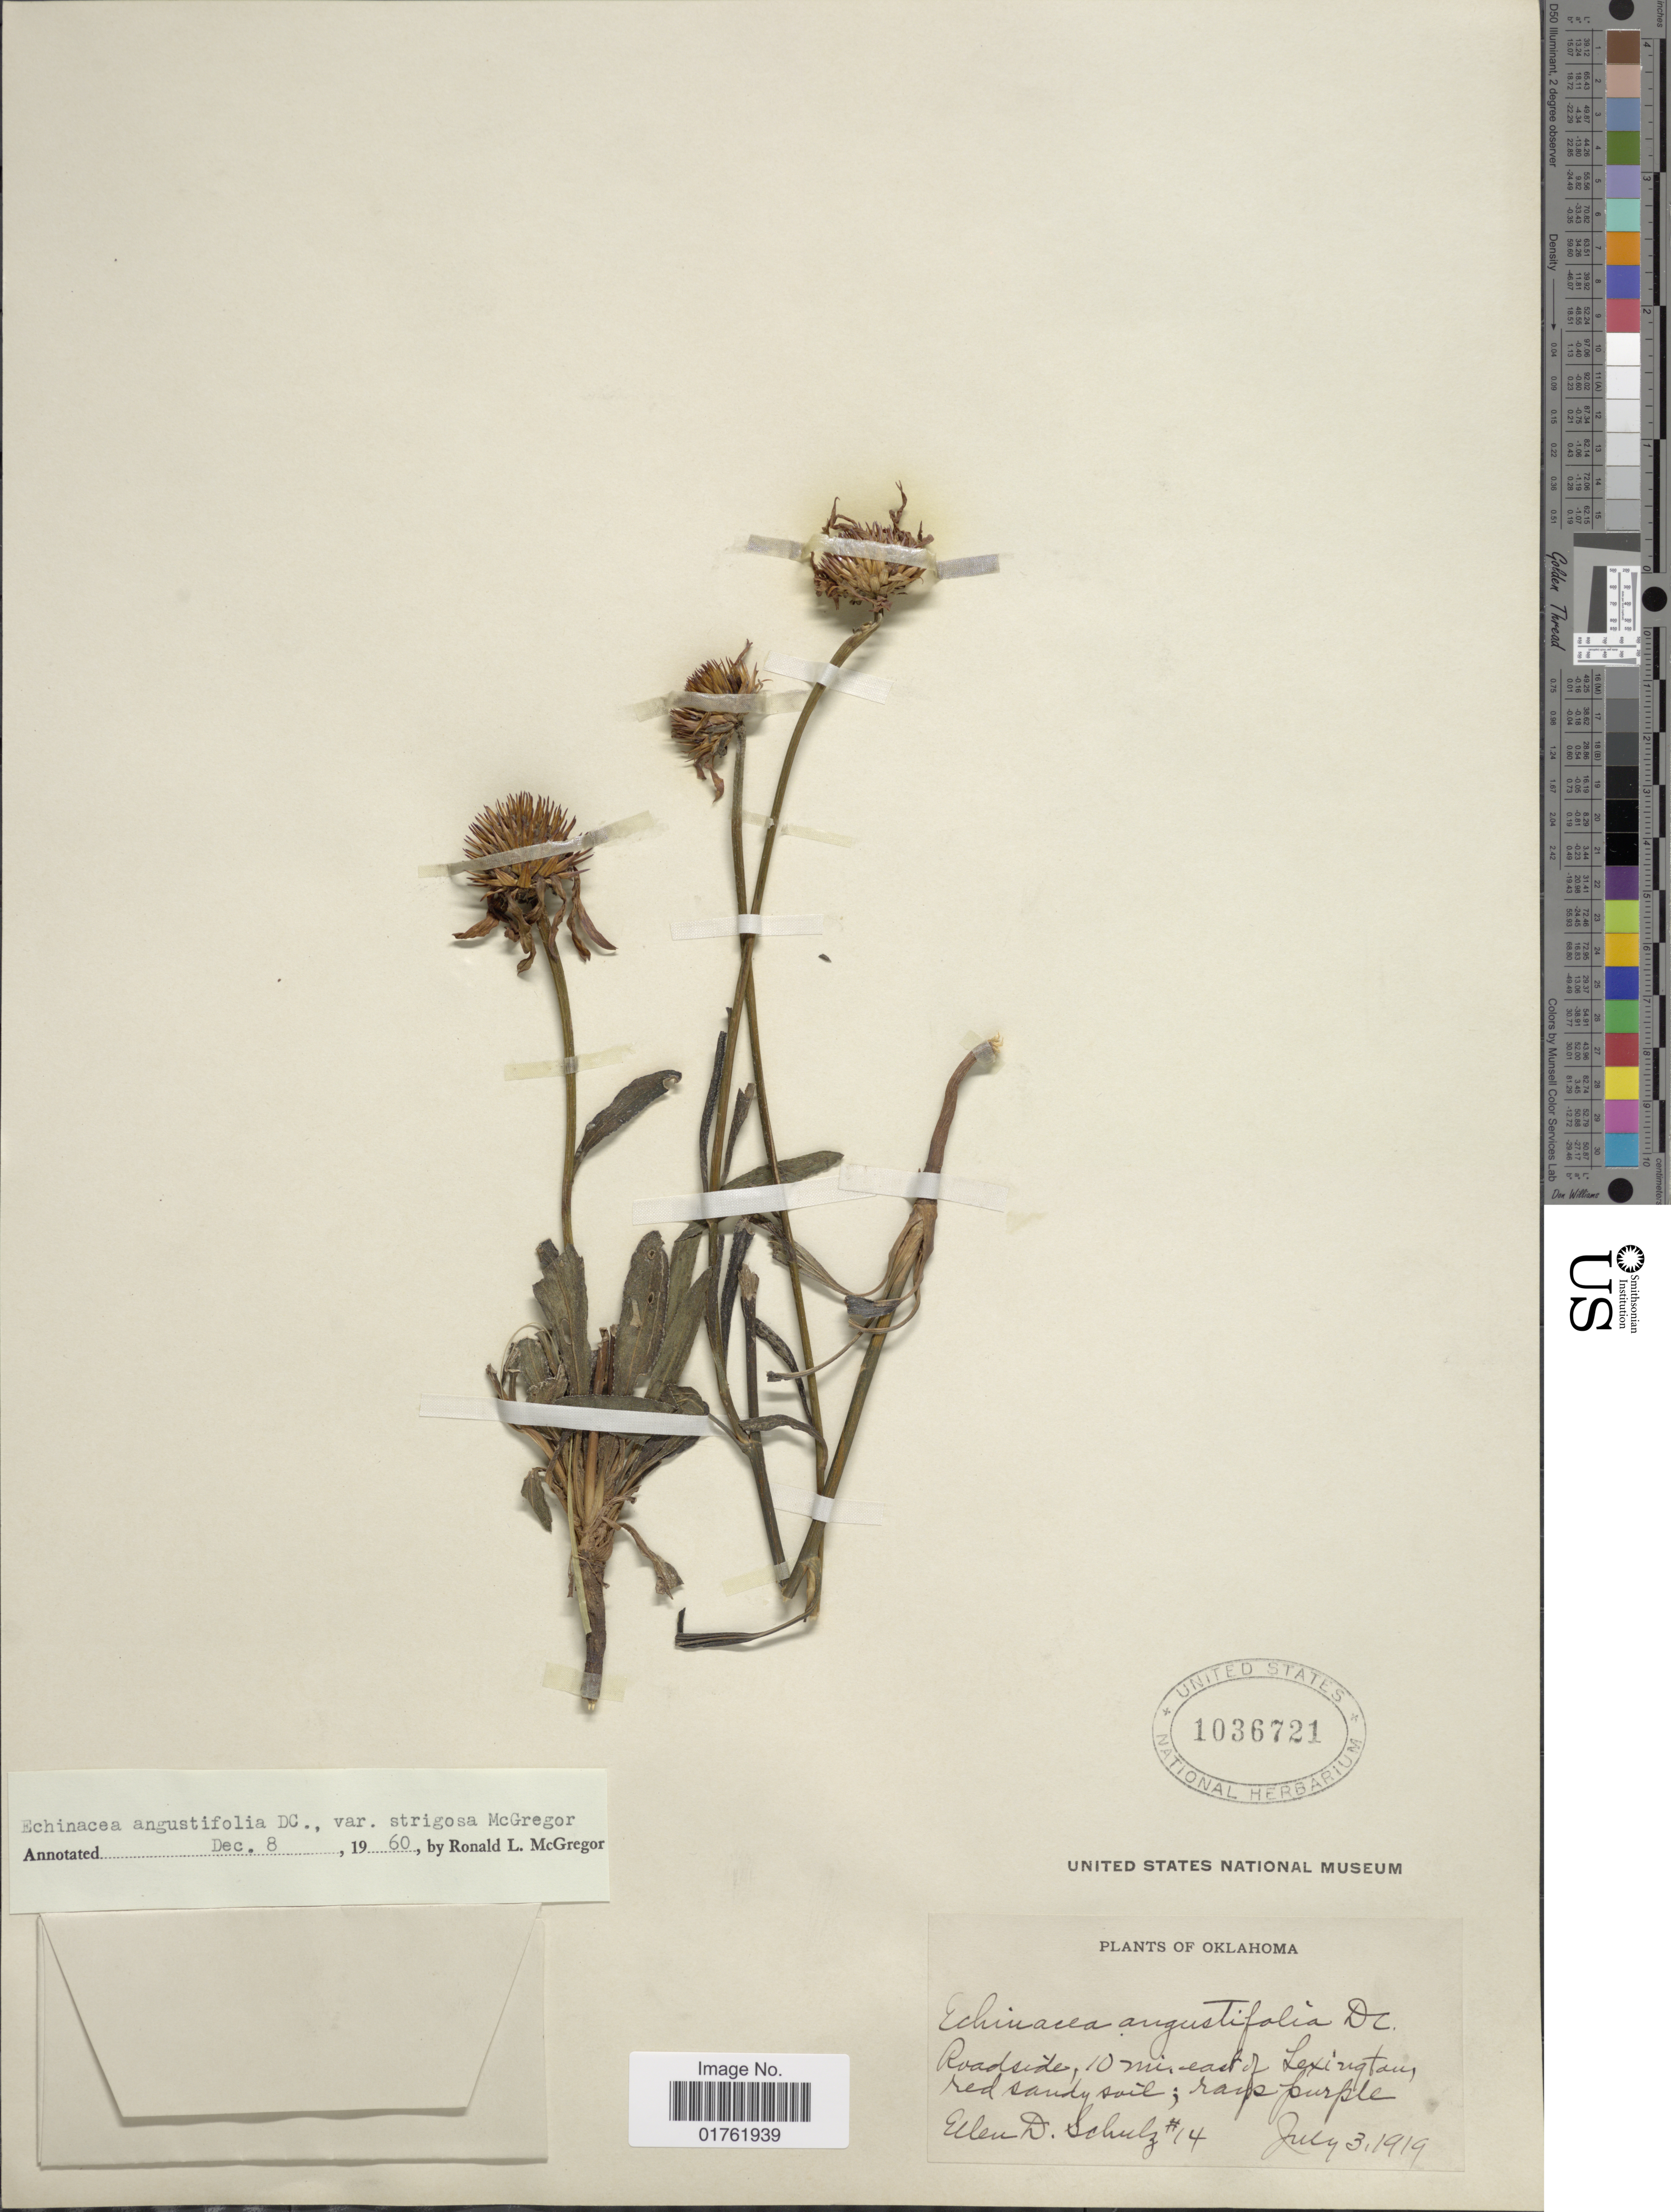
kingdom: Plantae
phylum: Tracheophyta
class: Magnoliopsida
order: Asterales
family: Asteraceae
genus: Echinacea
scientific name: Echinacea angustifolia var. strigosa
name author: McGregor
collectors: E. D. Schulz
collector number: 14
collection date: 1919-07-03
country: United States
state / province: Oklahoma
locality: Roadside, 10 mi east of Lexington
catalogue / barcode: US 1036721